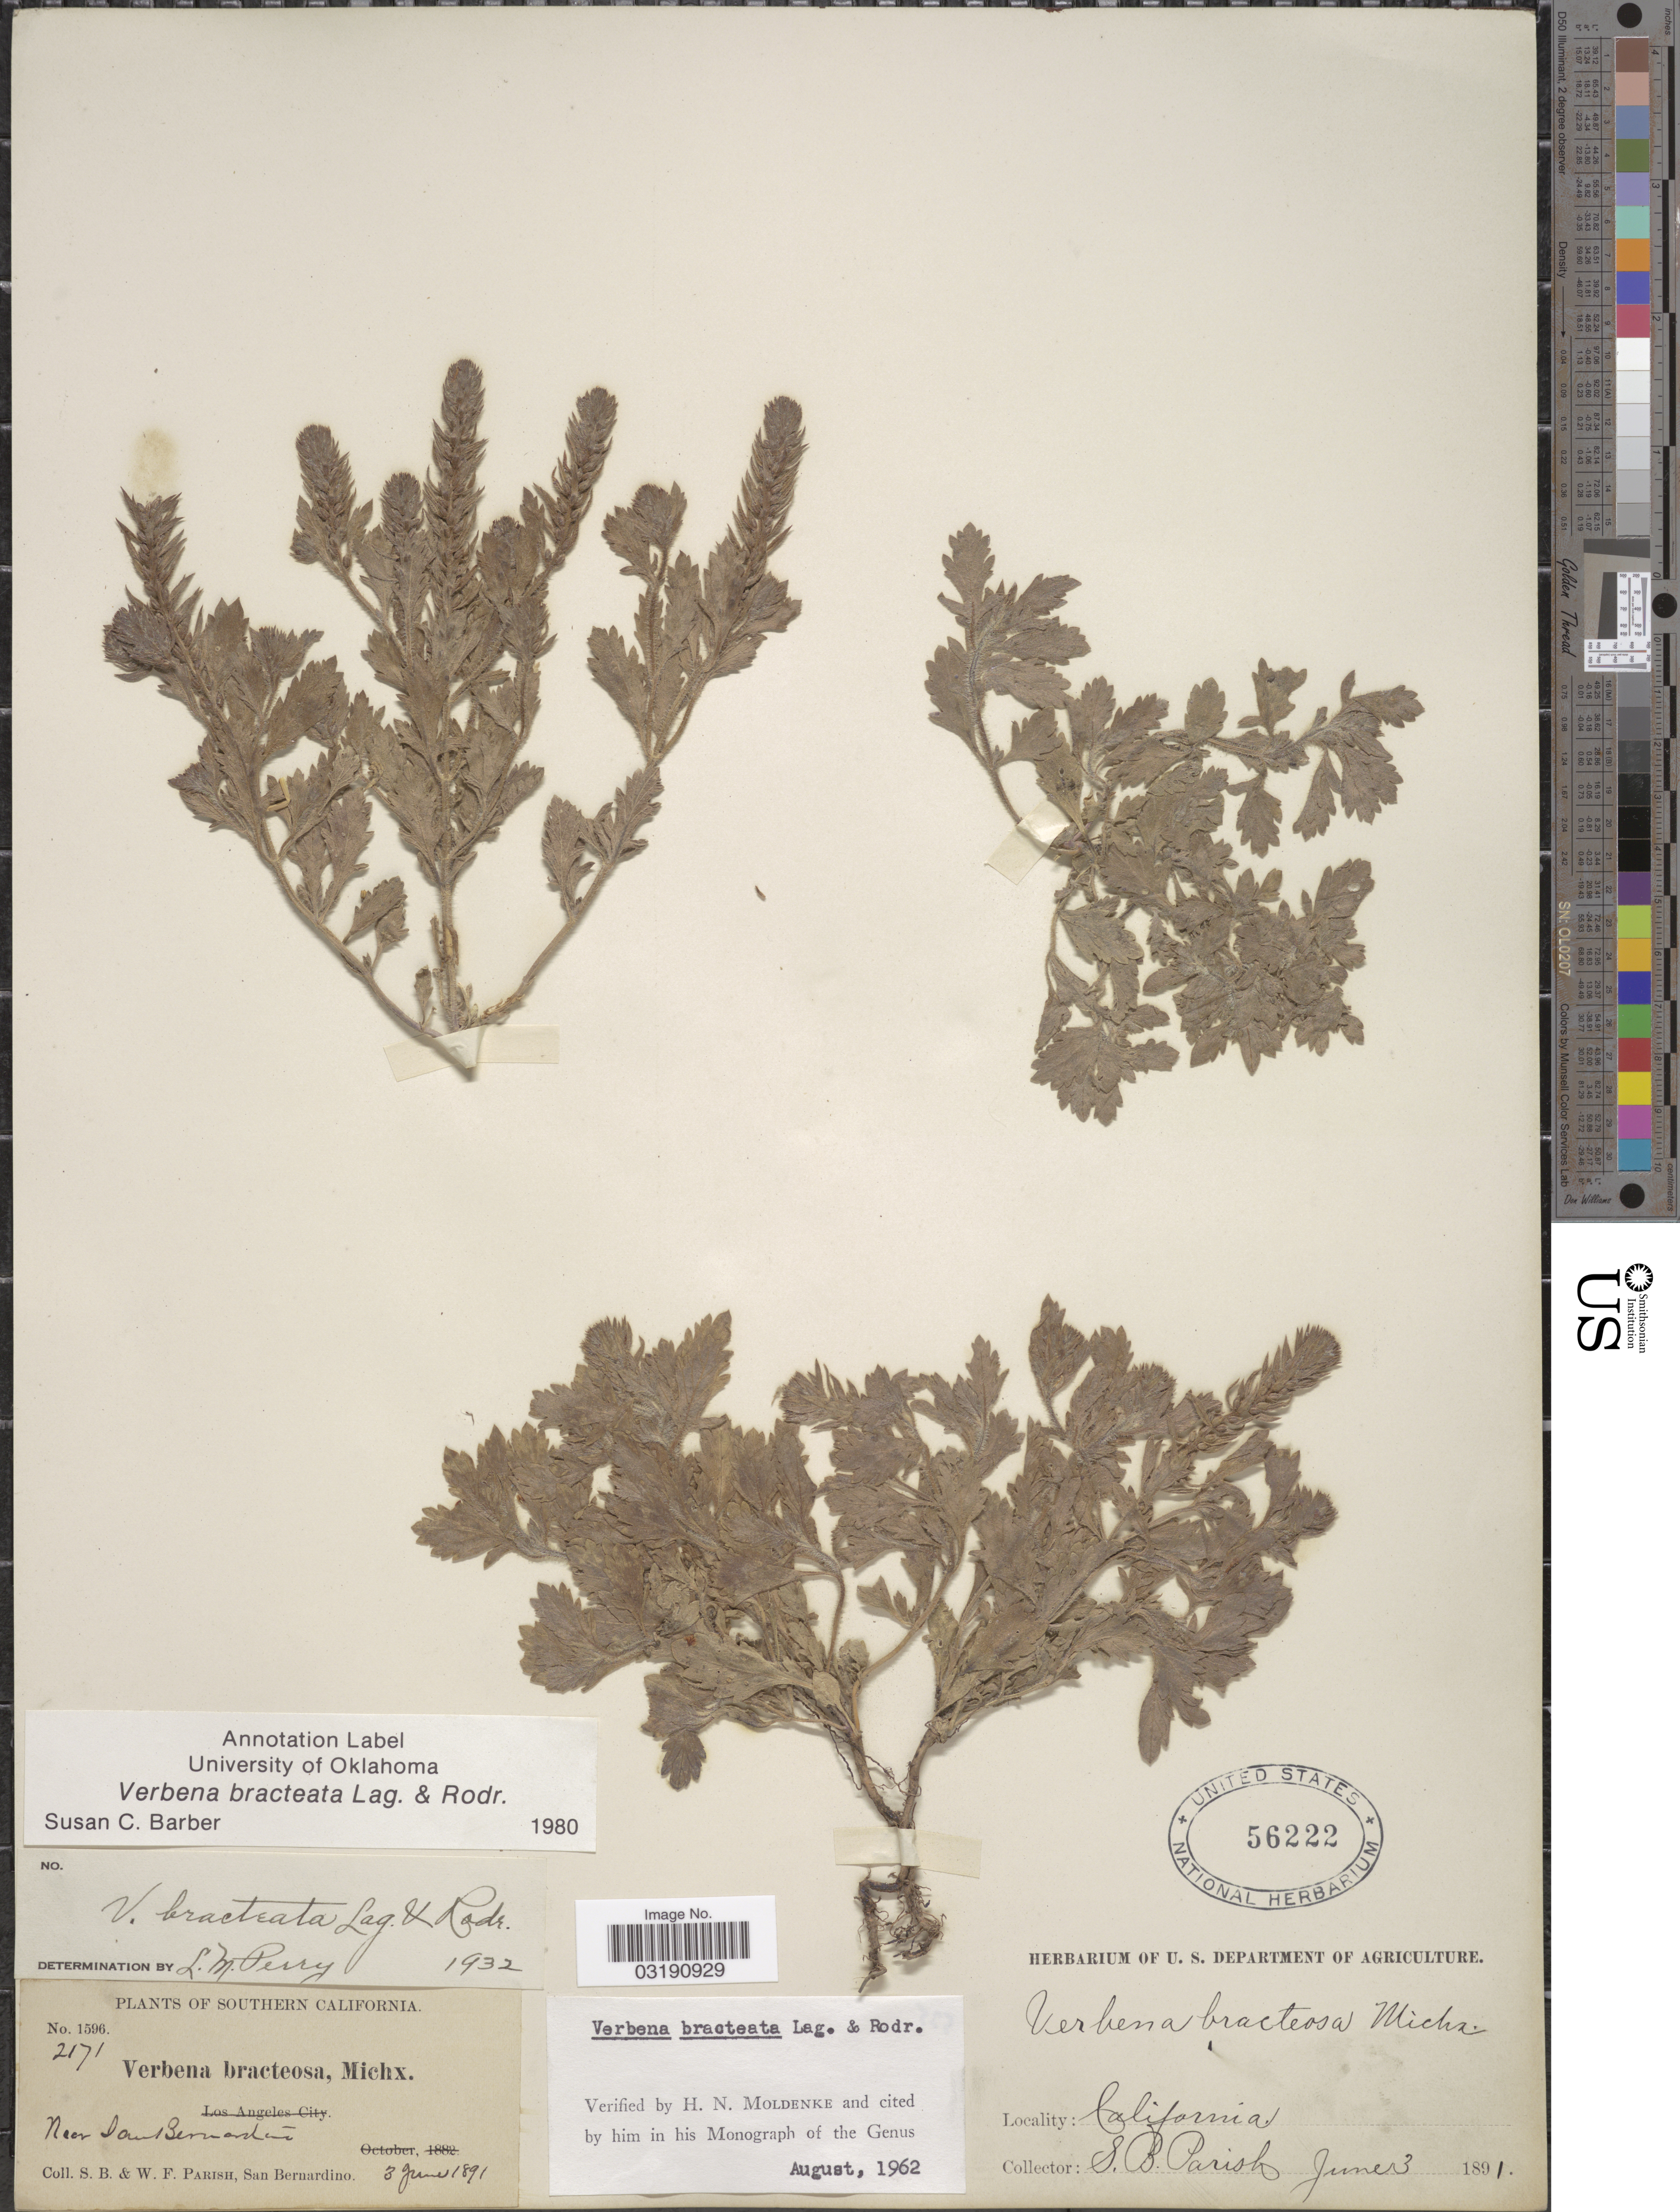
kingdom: Plantae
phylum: Tracheophyta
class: Magnoliopsida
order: Lamiales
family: Verbenaceae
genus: Verbena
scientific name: Verbena bracteata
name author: Cav. ex Lag. & Rodr.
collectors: S. B. Parish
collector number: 1596/2171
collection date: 1891-06-03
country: United States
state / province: California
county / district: San Bernardino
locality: Southern California. Near San Bernardino.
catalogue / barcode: US 56222